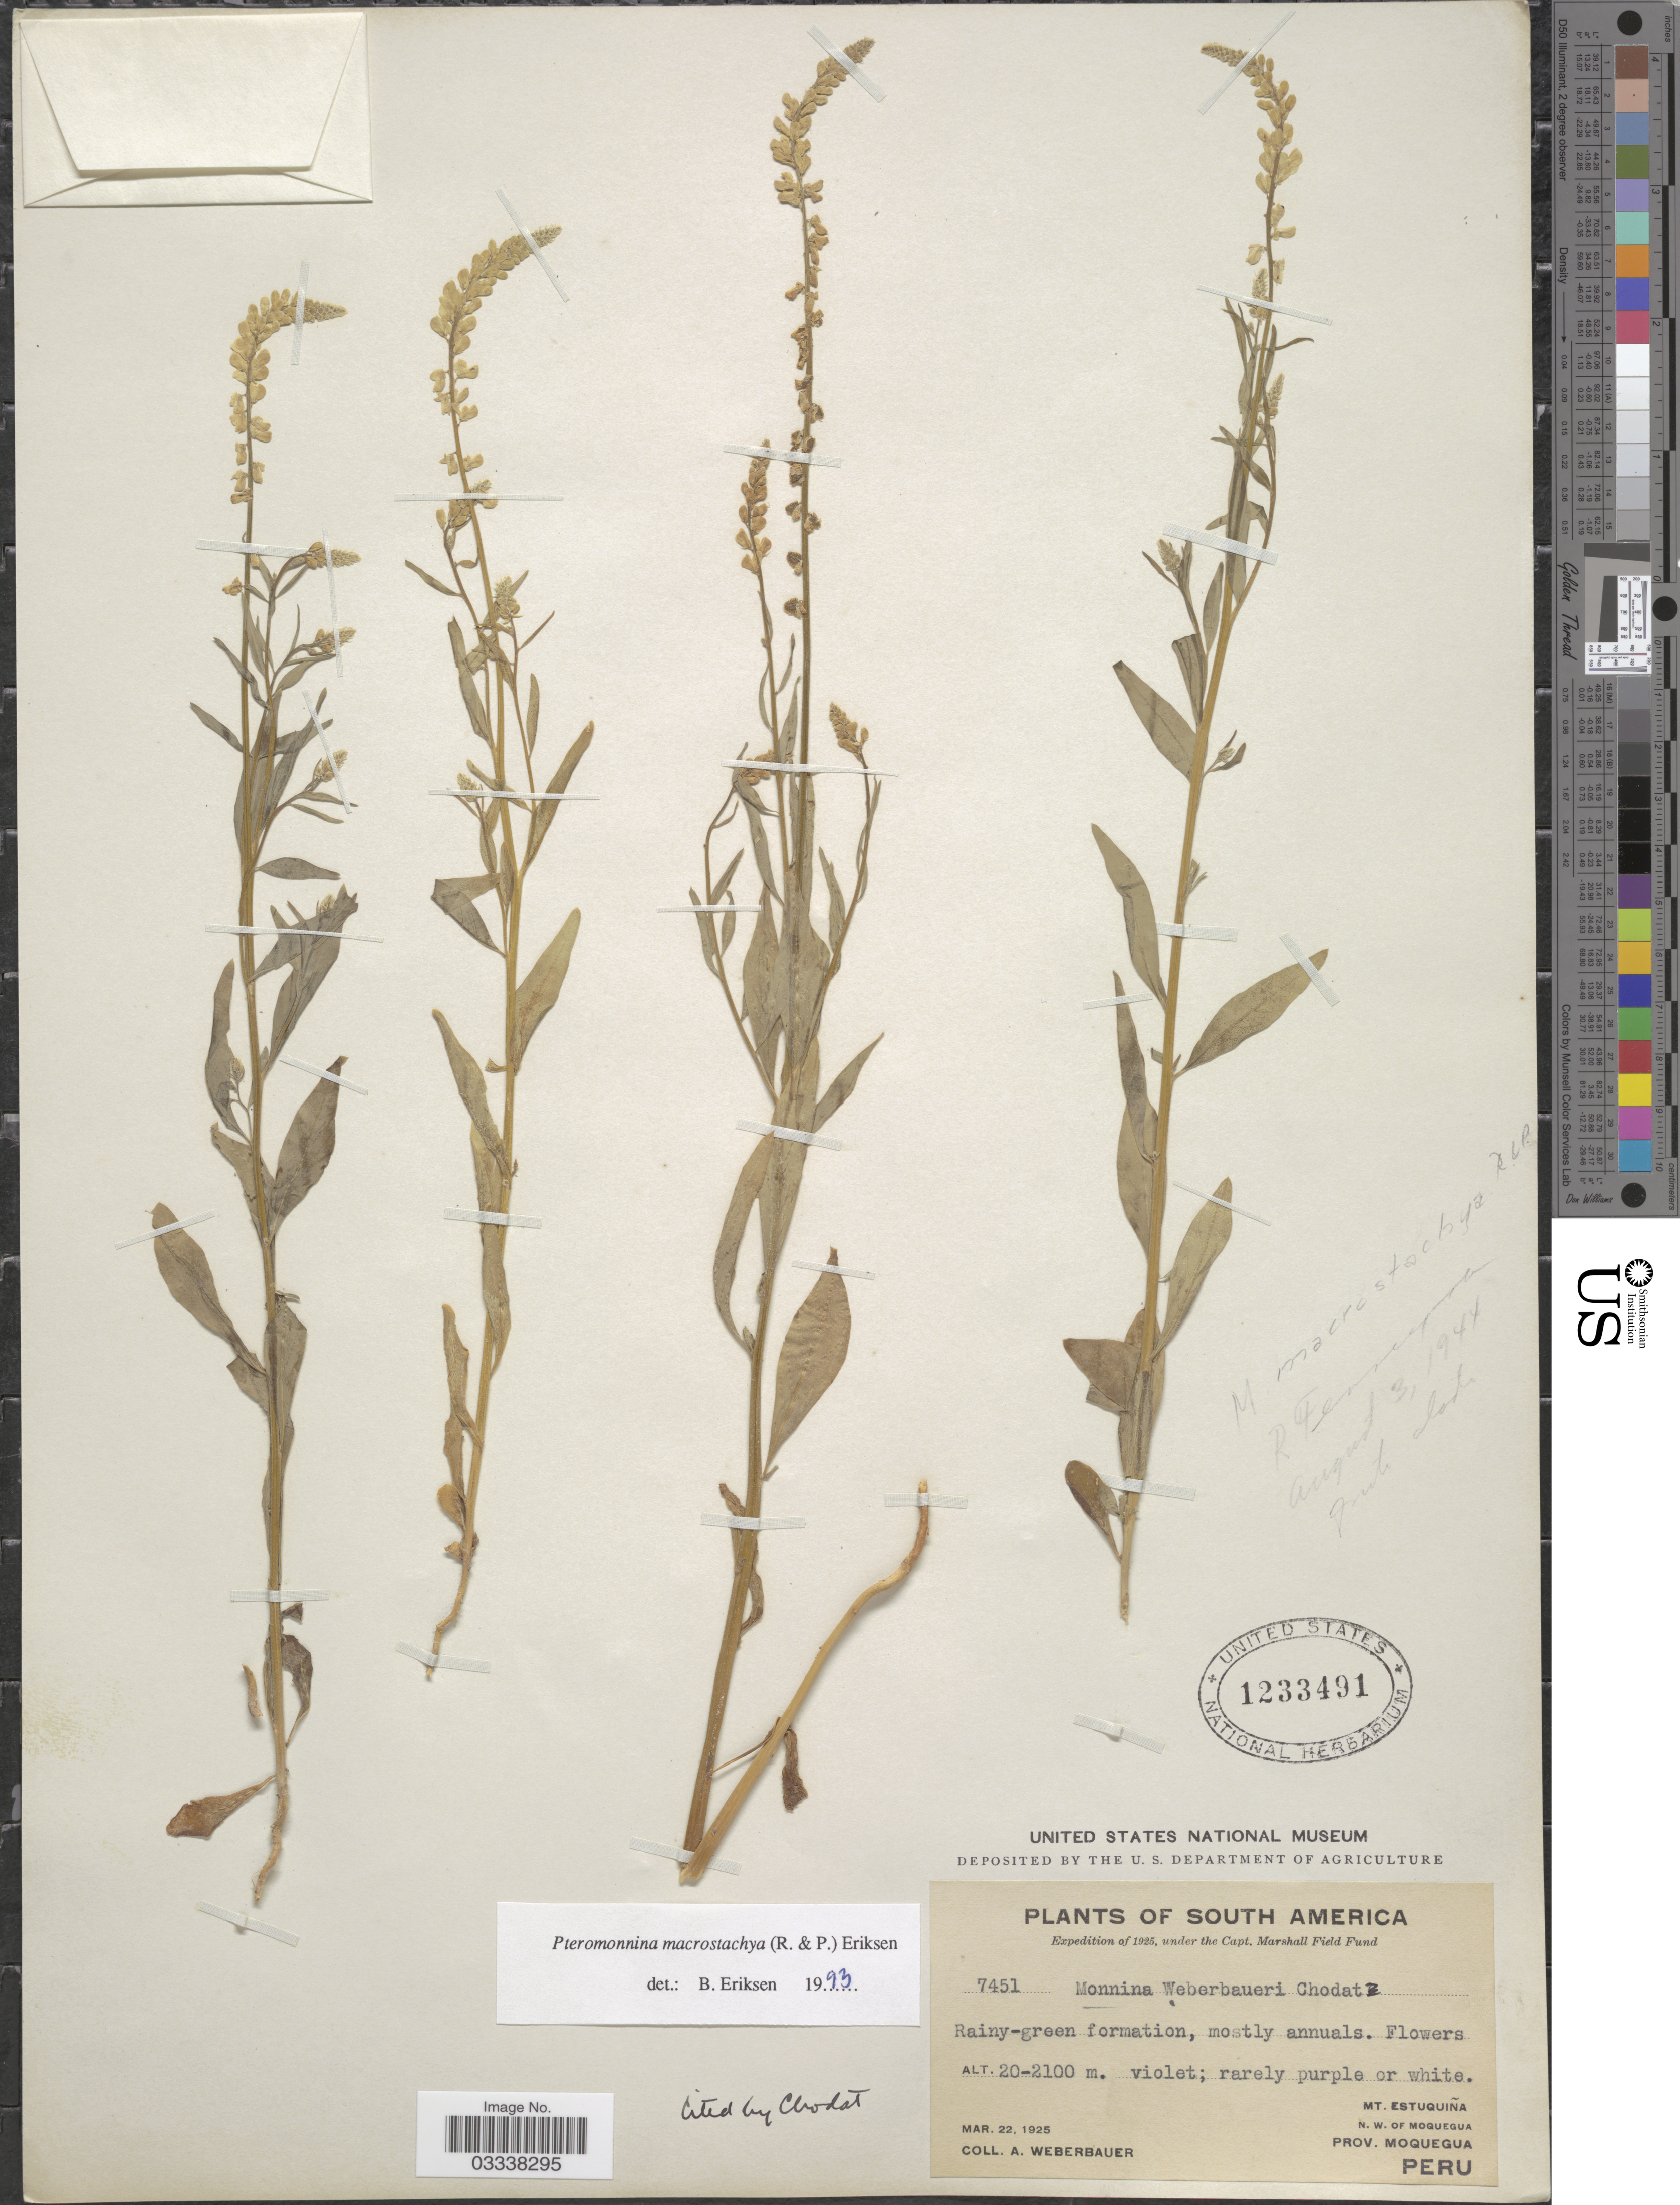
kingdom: Plantae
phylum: Tracheophyta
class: Magnoliopsida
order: Fabales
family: Polygalaceae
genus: Monnina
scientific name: Monnina macrostachya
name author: Ruiz & Pav.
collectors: A. Weberbauer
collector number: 7451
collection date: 1925-03-22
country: Peru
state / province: Moquegua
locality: Mt. Estuquiña, N.W. of Moquegua.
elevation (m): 20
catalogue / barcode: US 1233491